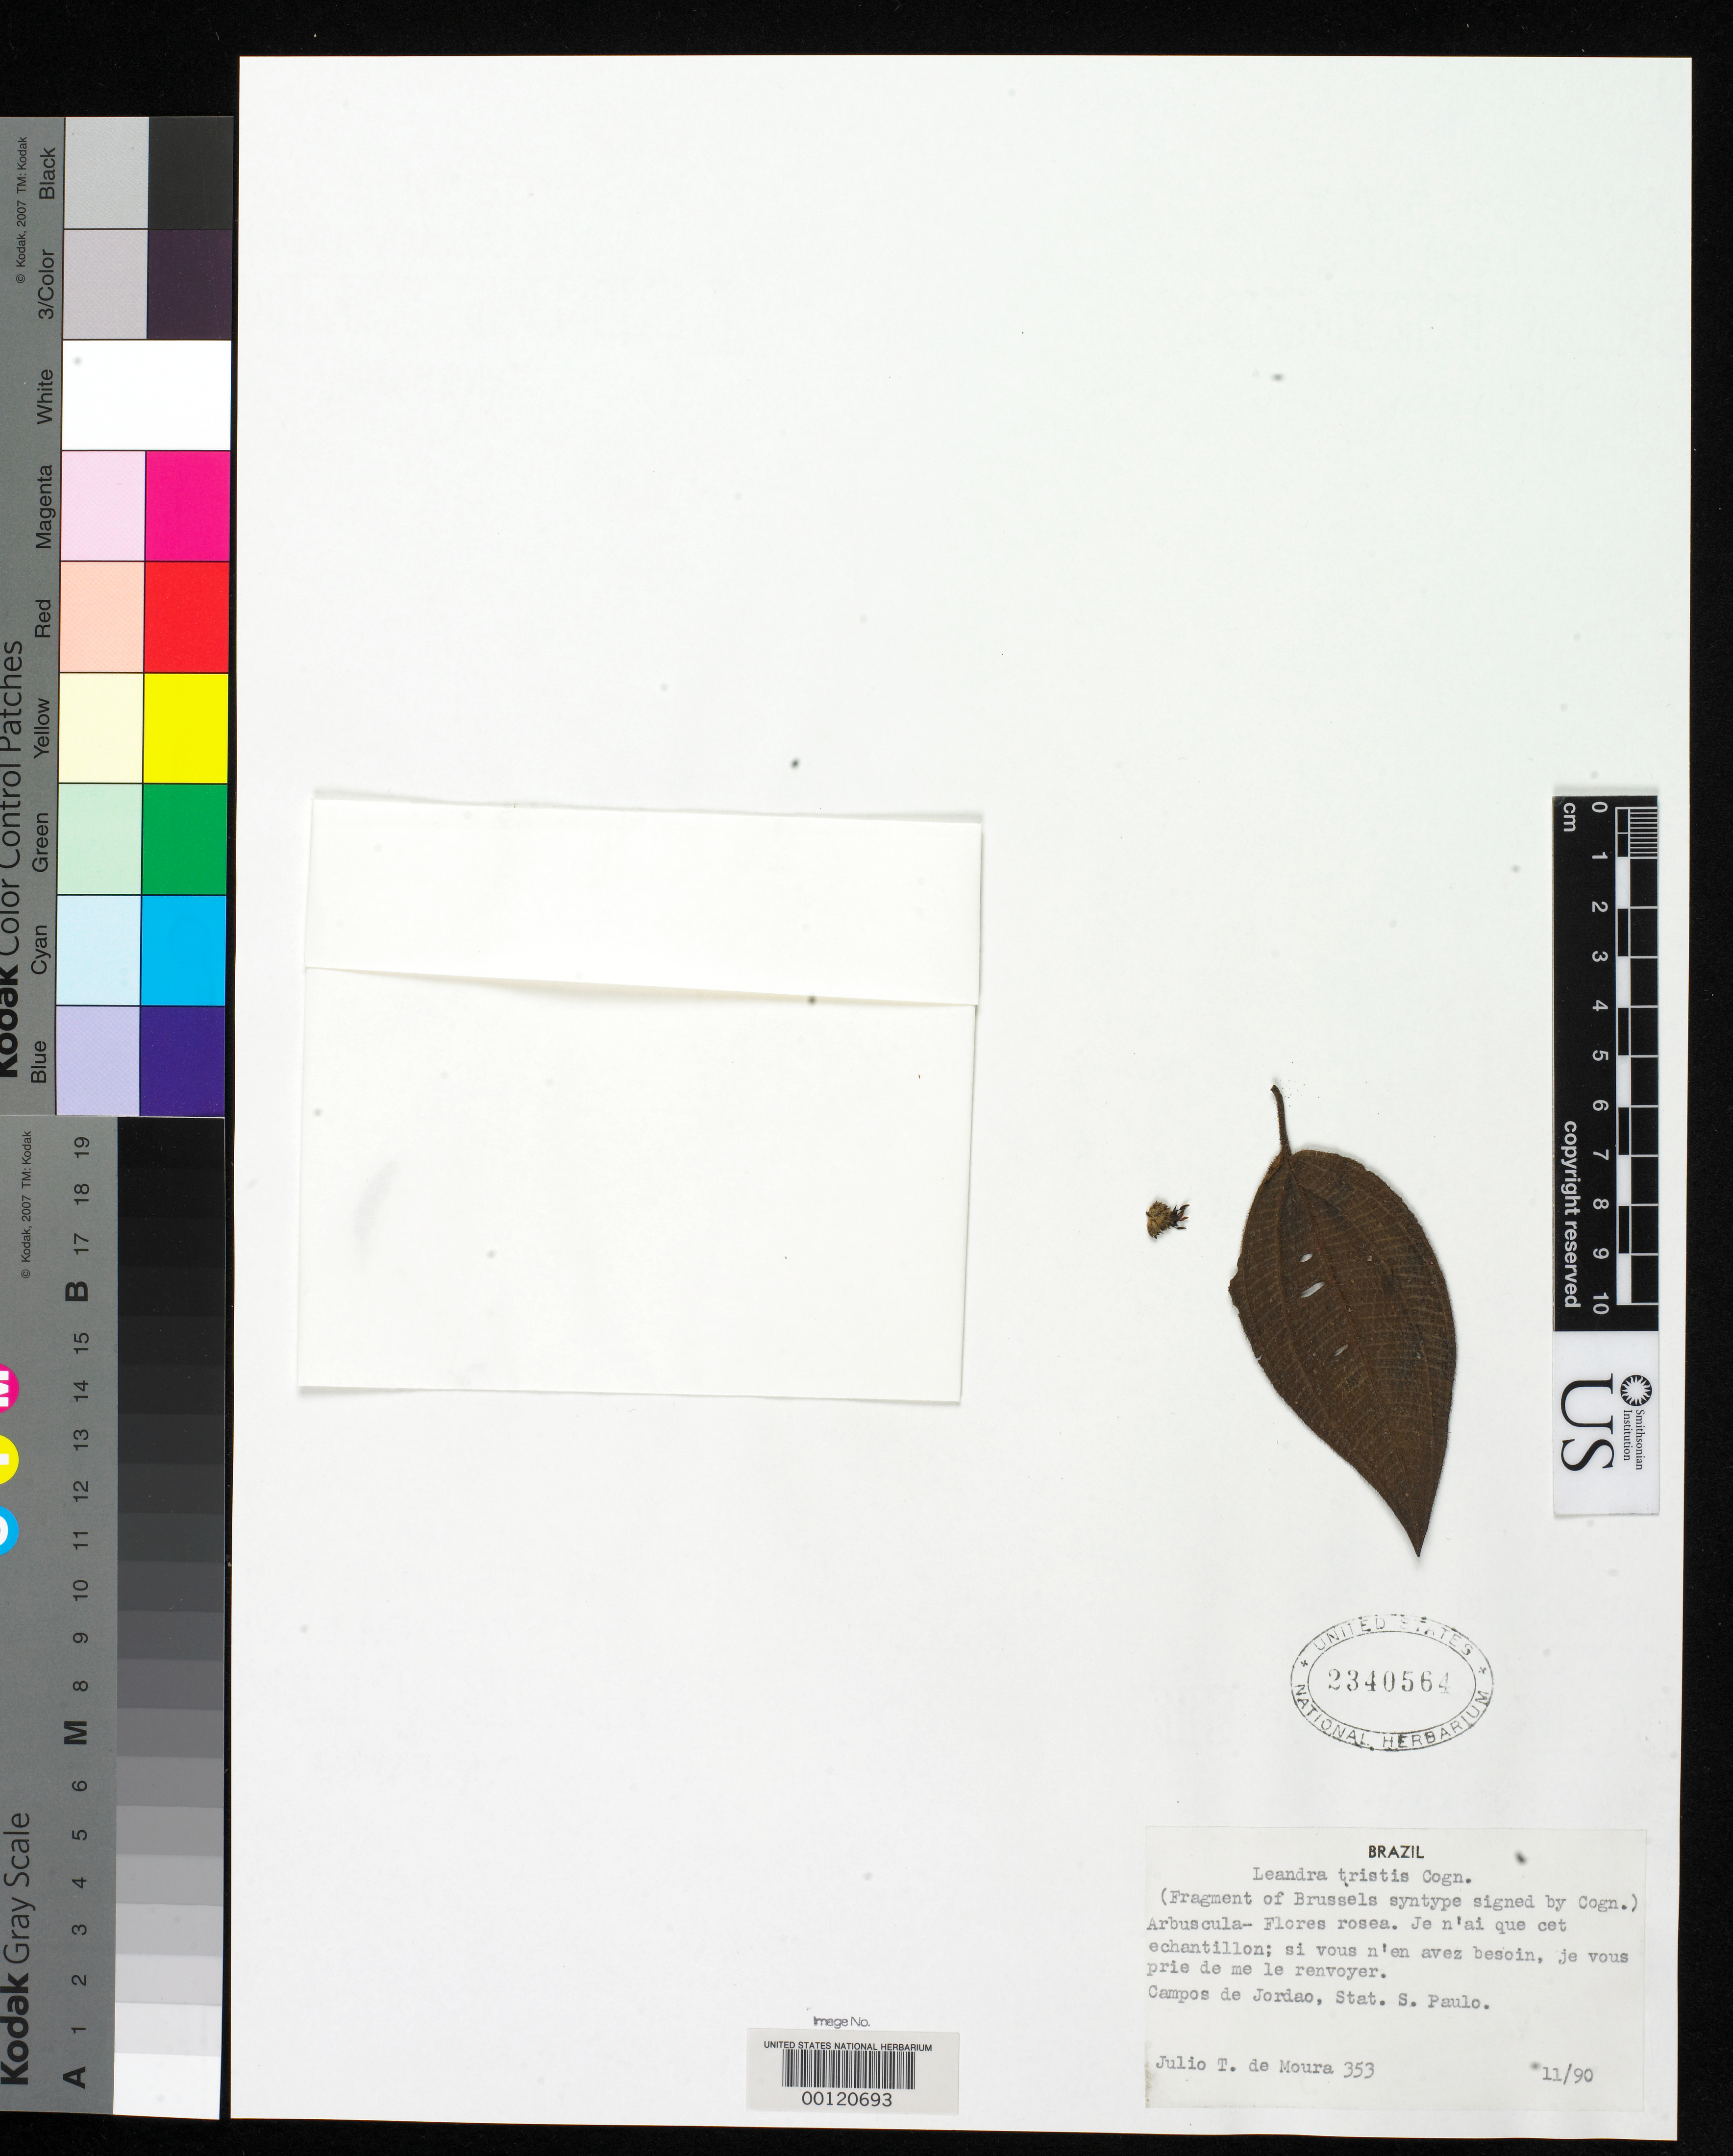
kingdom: Plantae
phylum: Tracheophyta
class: Magnoliopsida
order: Myrtales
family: Melastomataceae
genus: Leandra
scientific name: Leandra tristis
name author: Cogn. in A. DC.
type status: Isotype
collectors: J. T. de Moura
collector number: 353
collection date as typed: Nov 1890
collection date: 1890-11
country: Brazil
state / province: São Paulo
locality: Campos de Jordao.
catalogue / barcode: US 2340564